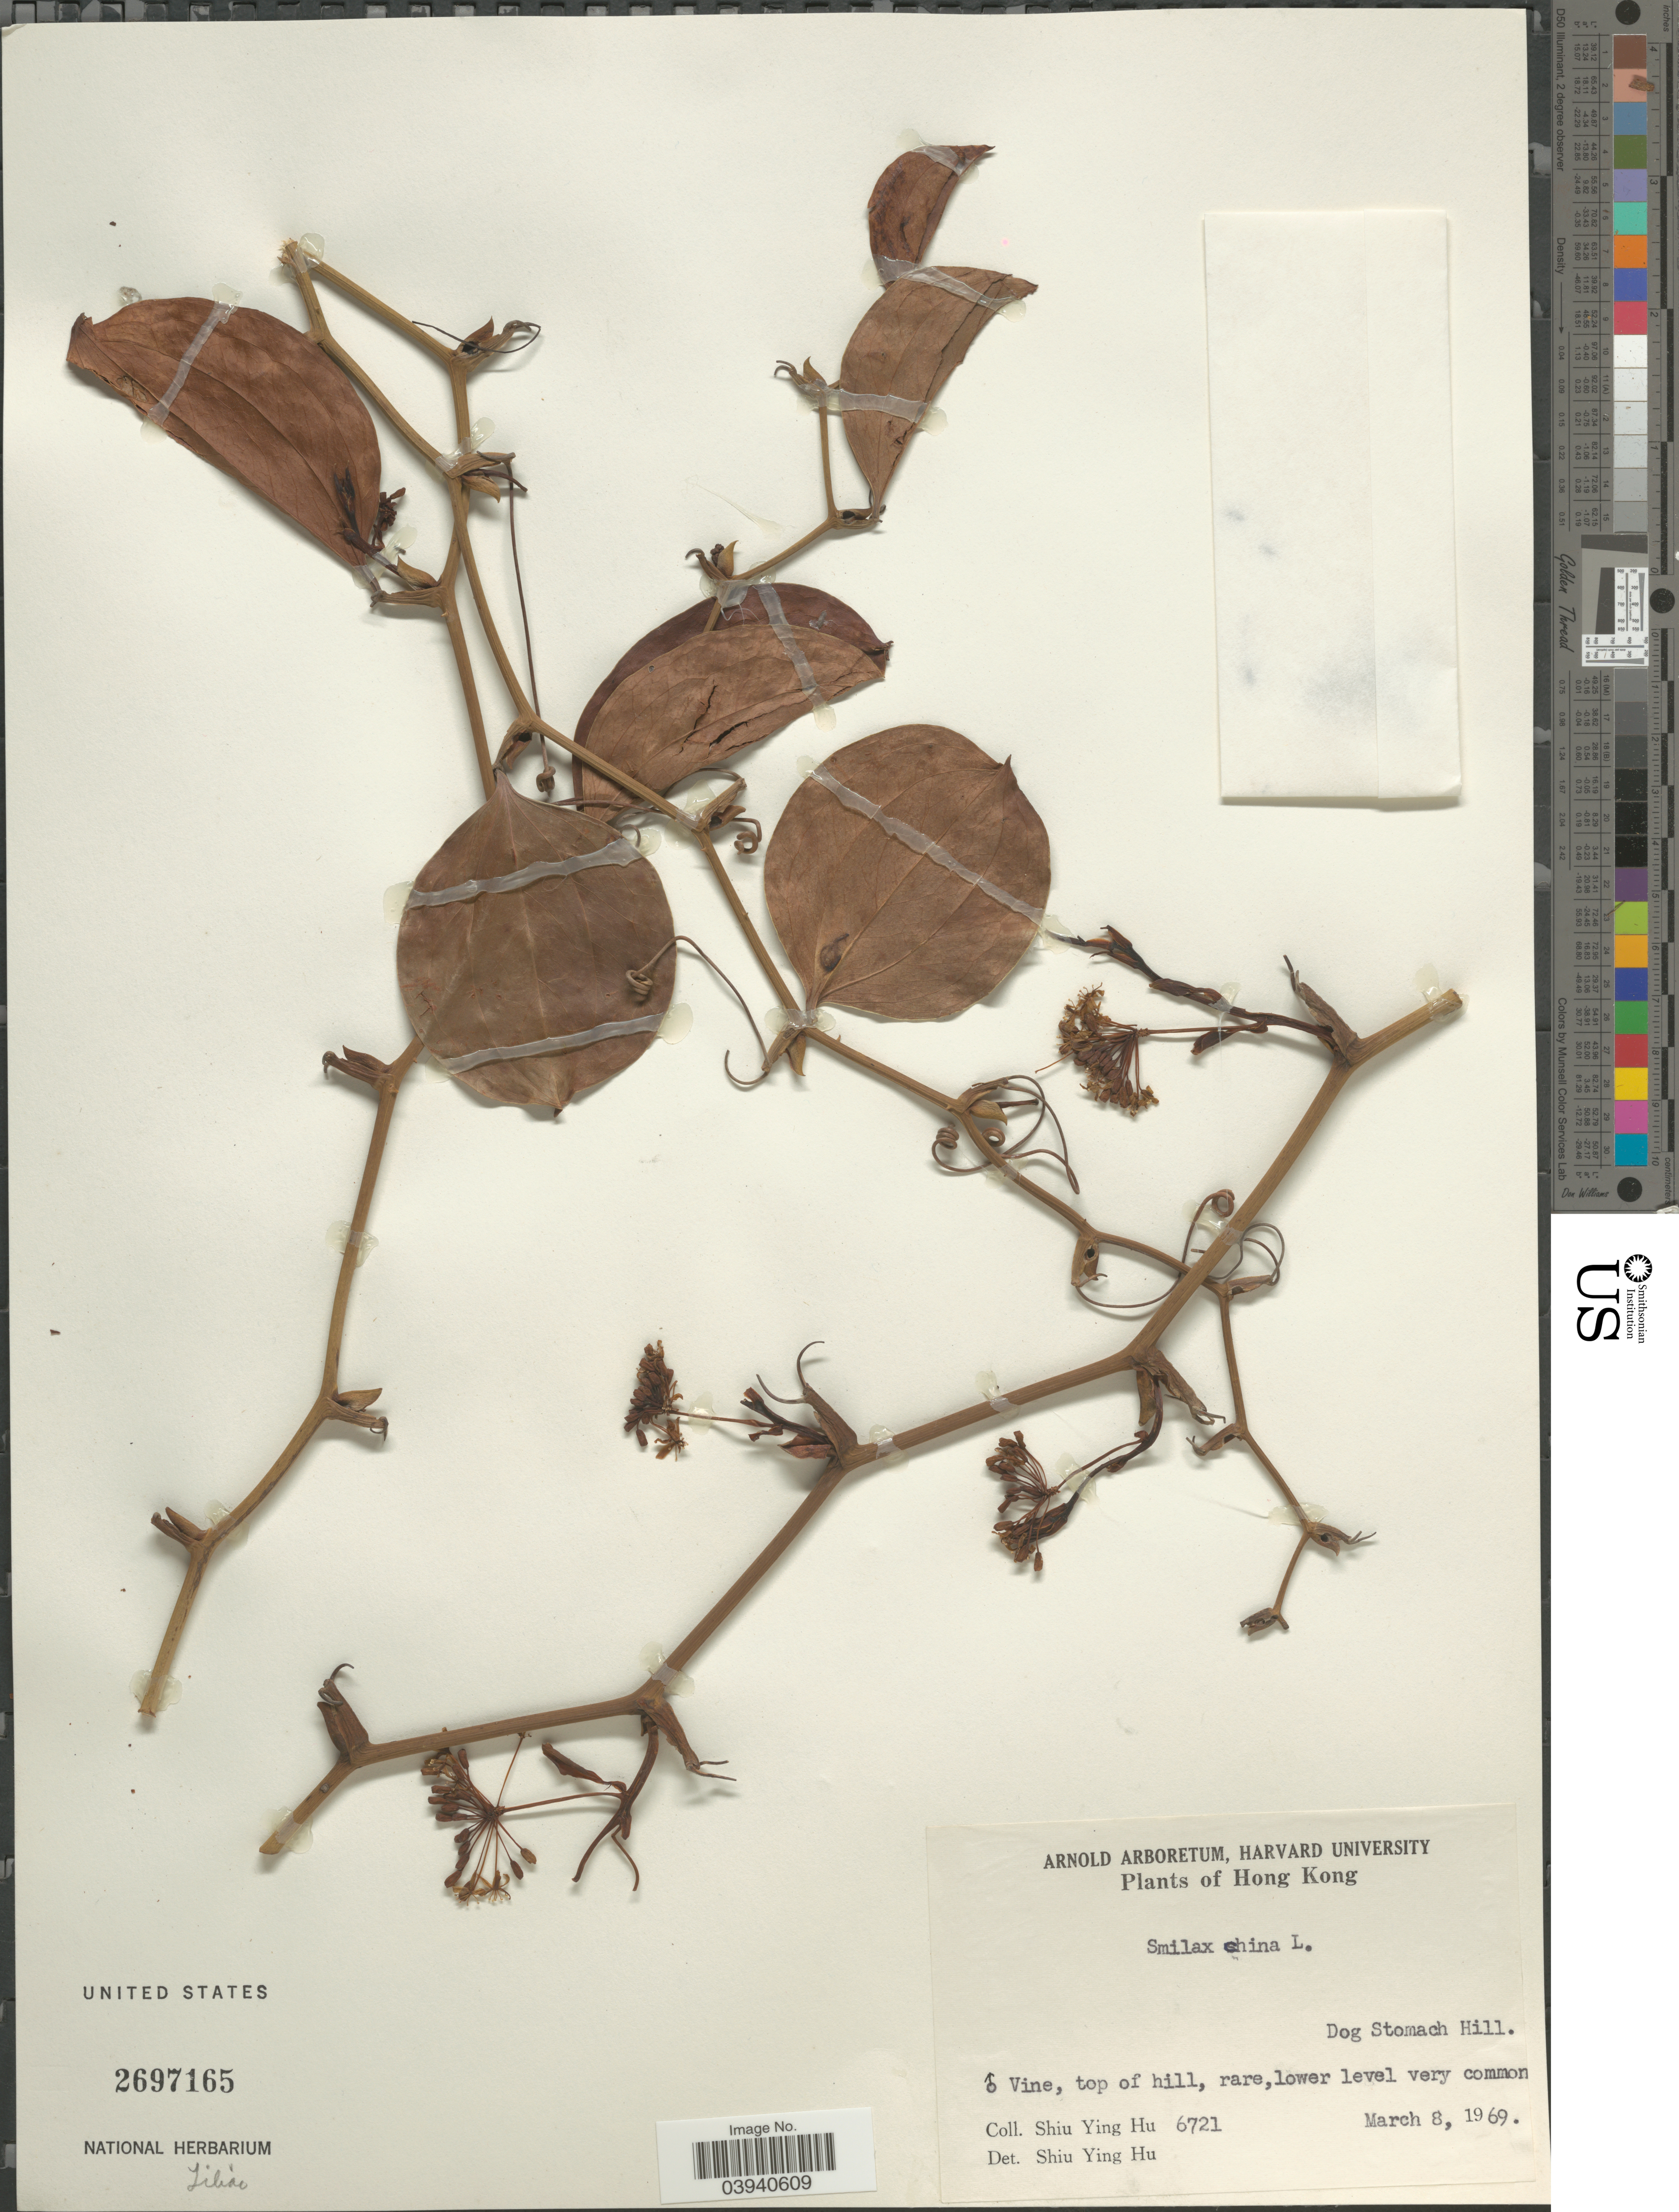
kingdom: Plantae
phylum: Tracheophyta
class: Liliopsida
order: Liliales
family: Smilacaceae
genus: Smilax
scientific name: Smilax china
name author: L.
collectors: S. Y. Hu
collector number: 6721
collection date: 1969-03-08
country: China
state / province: Hong Kong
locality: Dog Stomach Hill.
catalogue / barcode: US 2697165